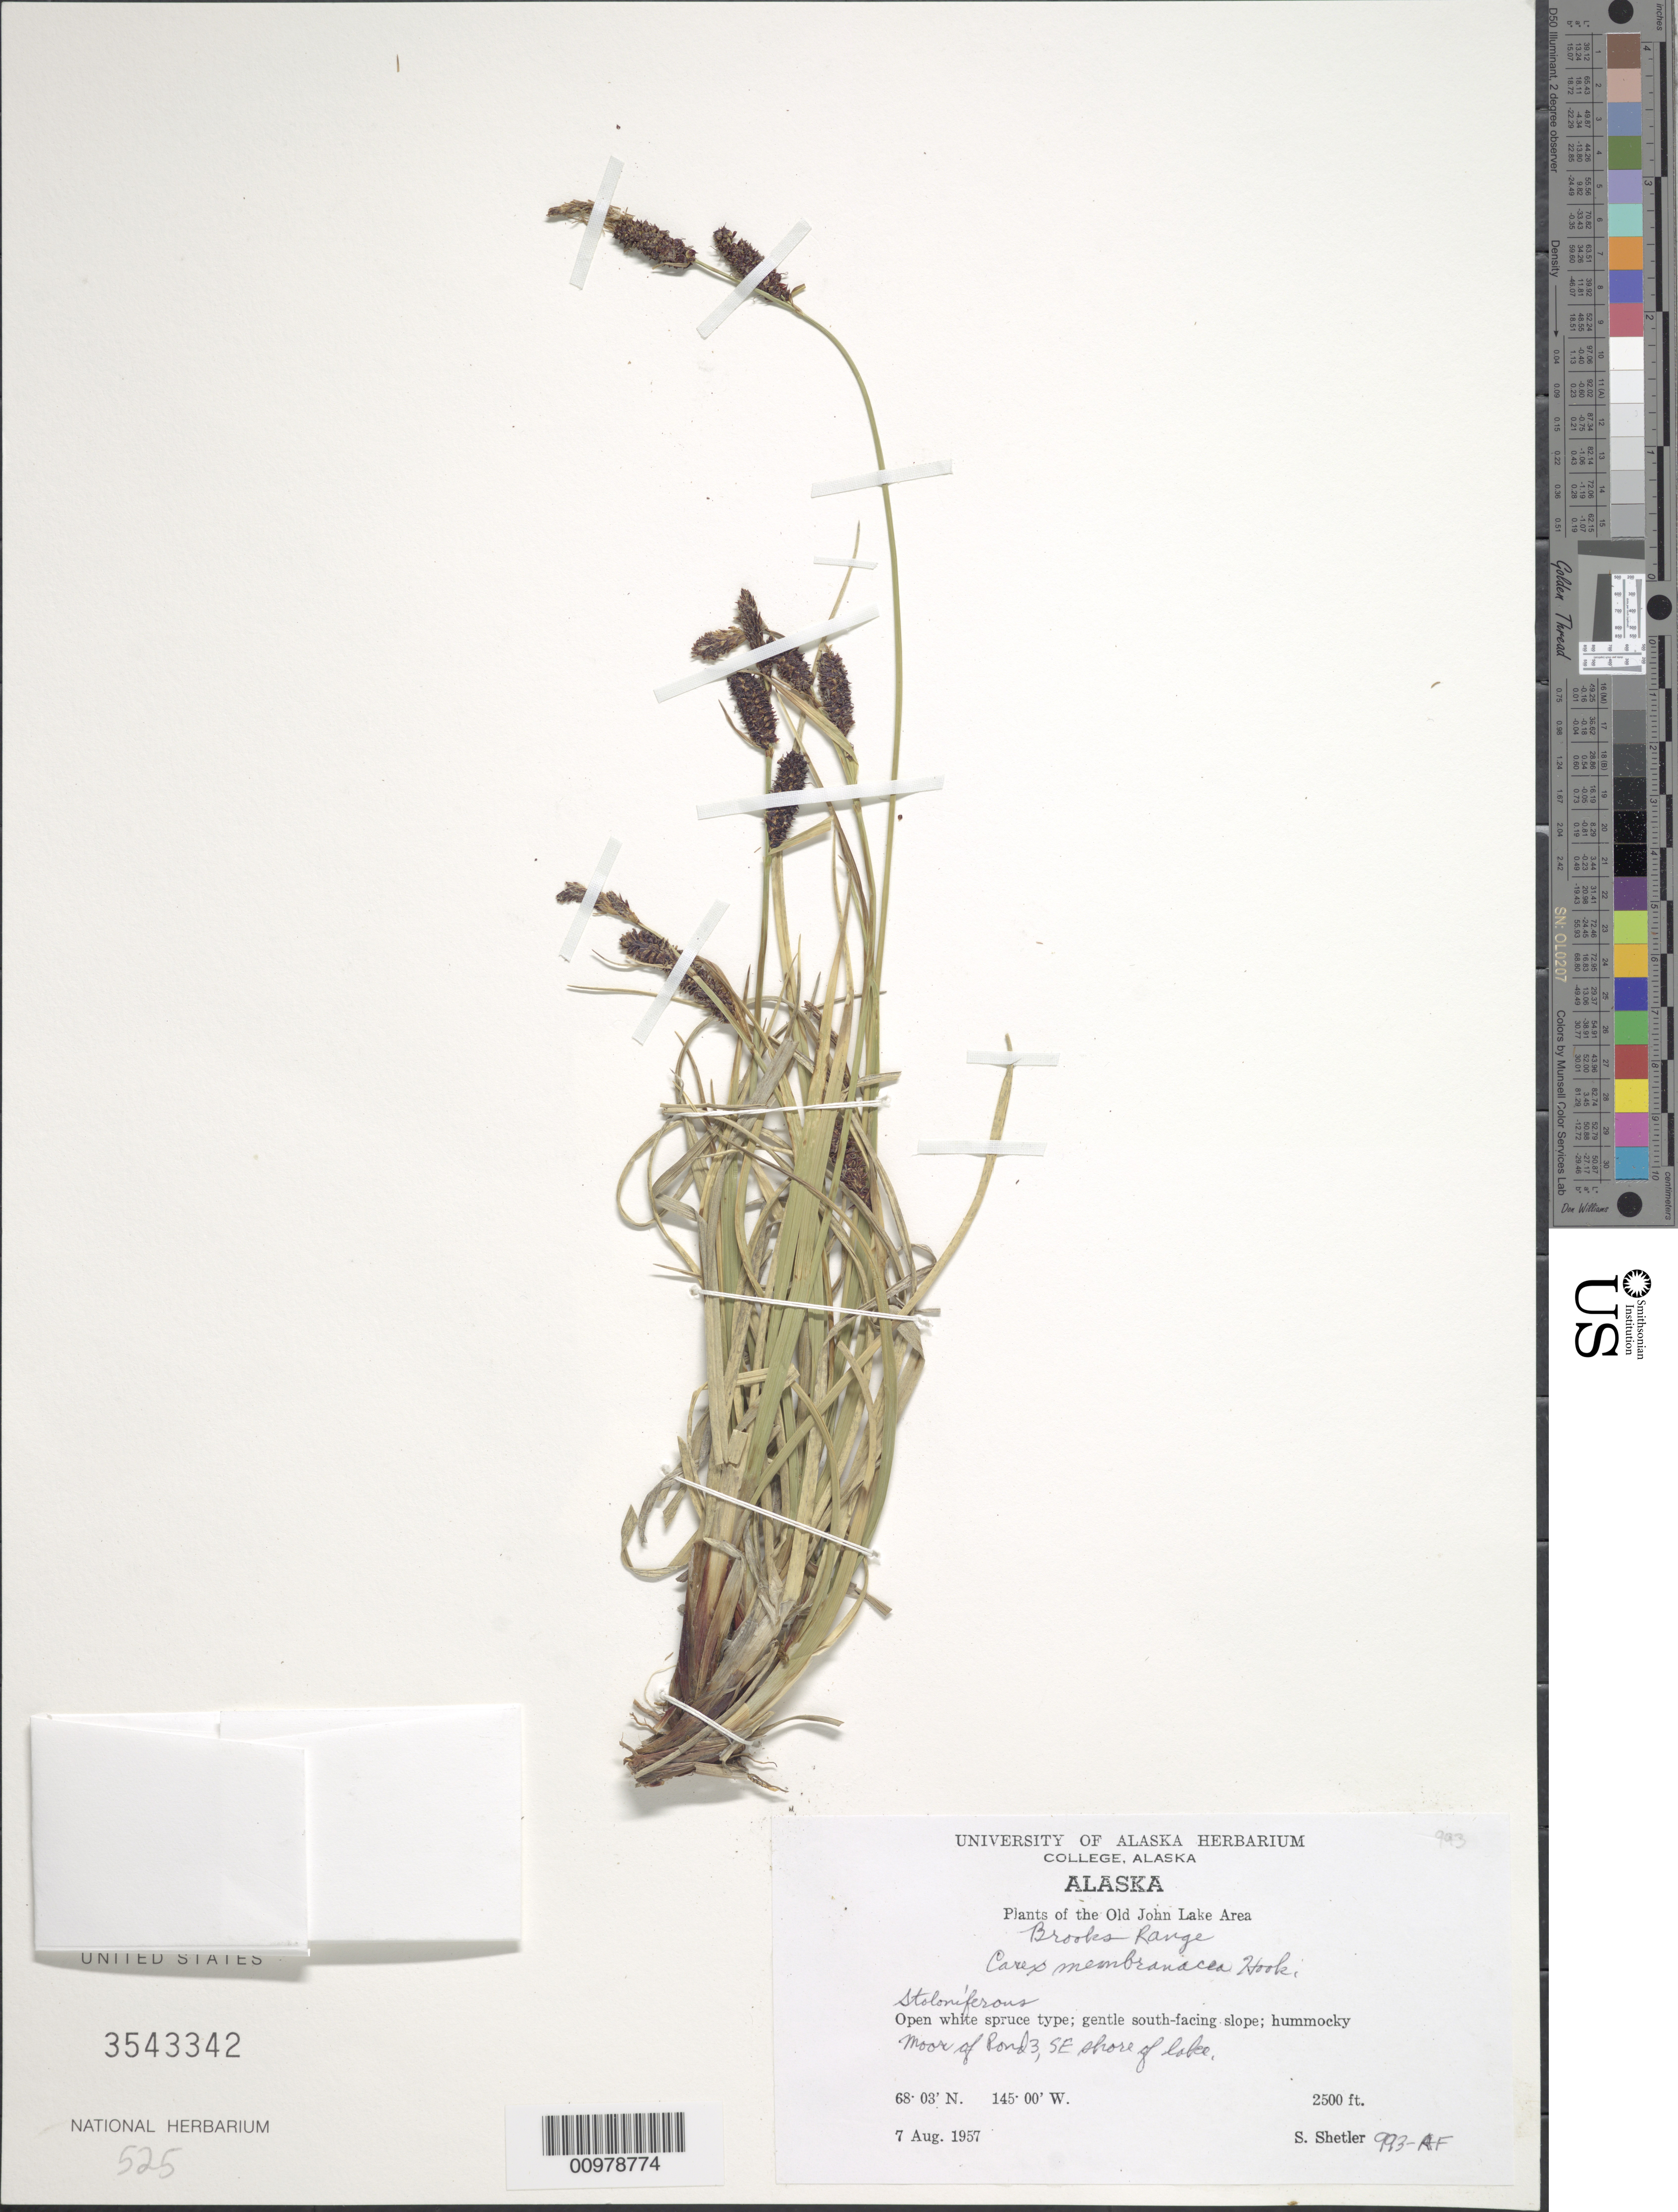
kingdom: Plantae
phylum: Tracheophyta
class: Liliopsida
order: Poales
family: Cyperaceae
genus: Carex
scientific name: Carex membranacea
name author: Hook.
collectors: S. Shetler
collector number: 993-AF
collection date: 1957-08-07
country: United States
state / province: Alaska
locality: Old John Lake Area, Hummocky Moor of Ponds SE shore of lake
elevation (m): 762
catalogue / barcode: US 3543342